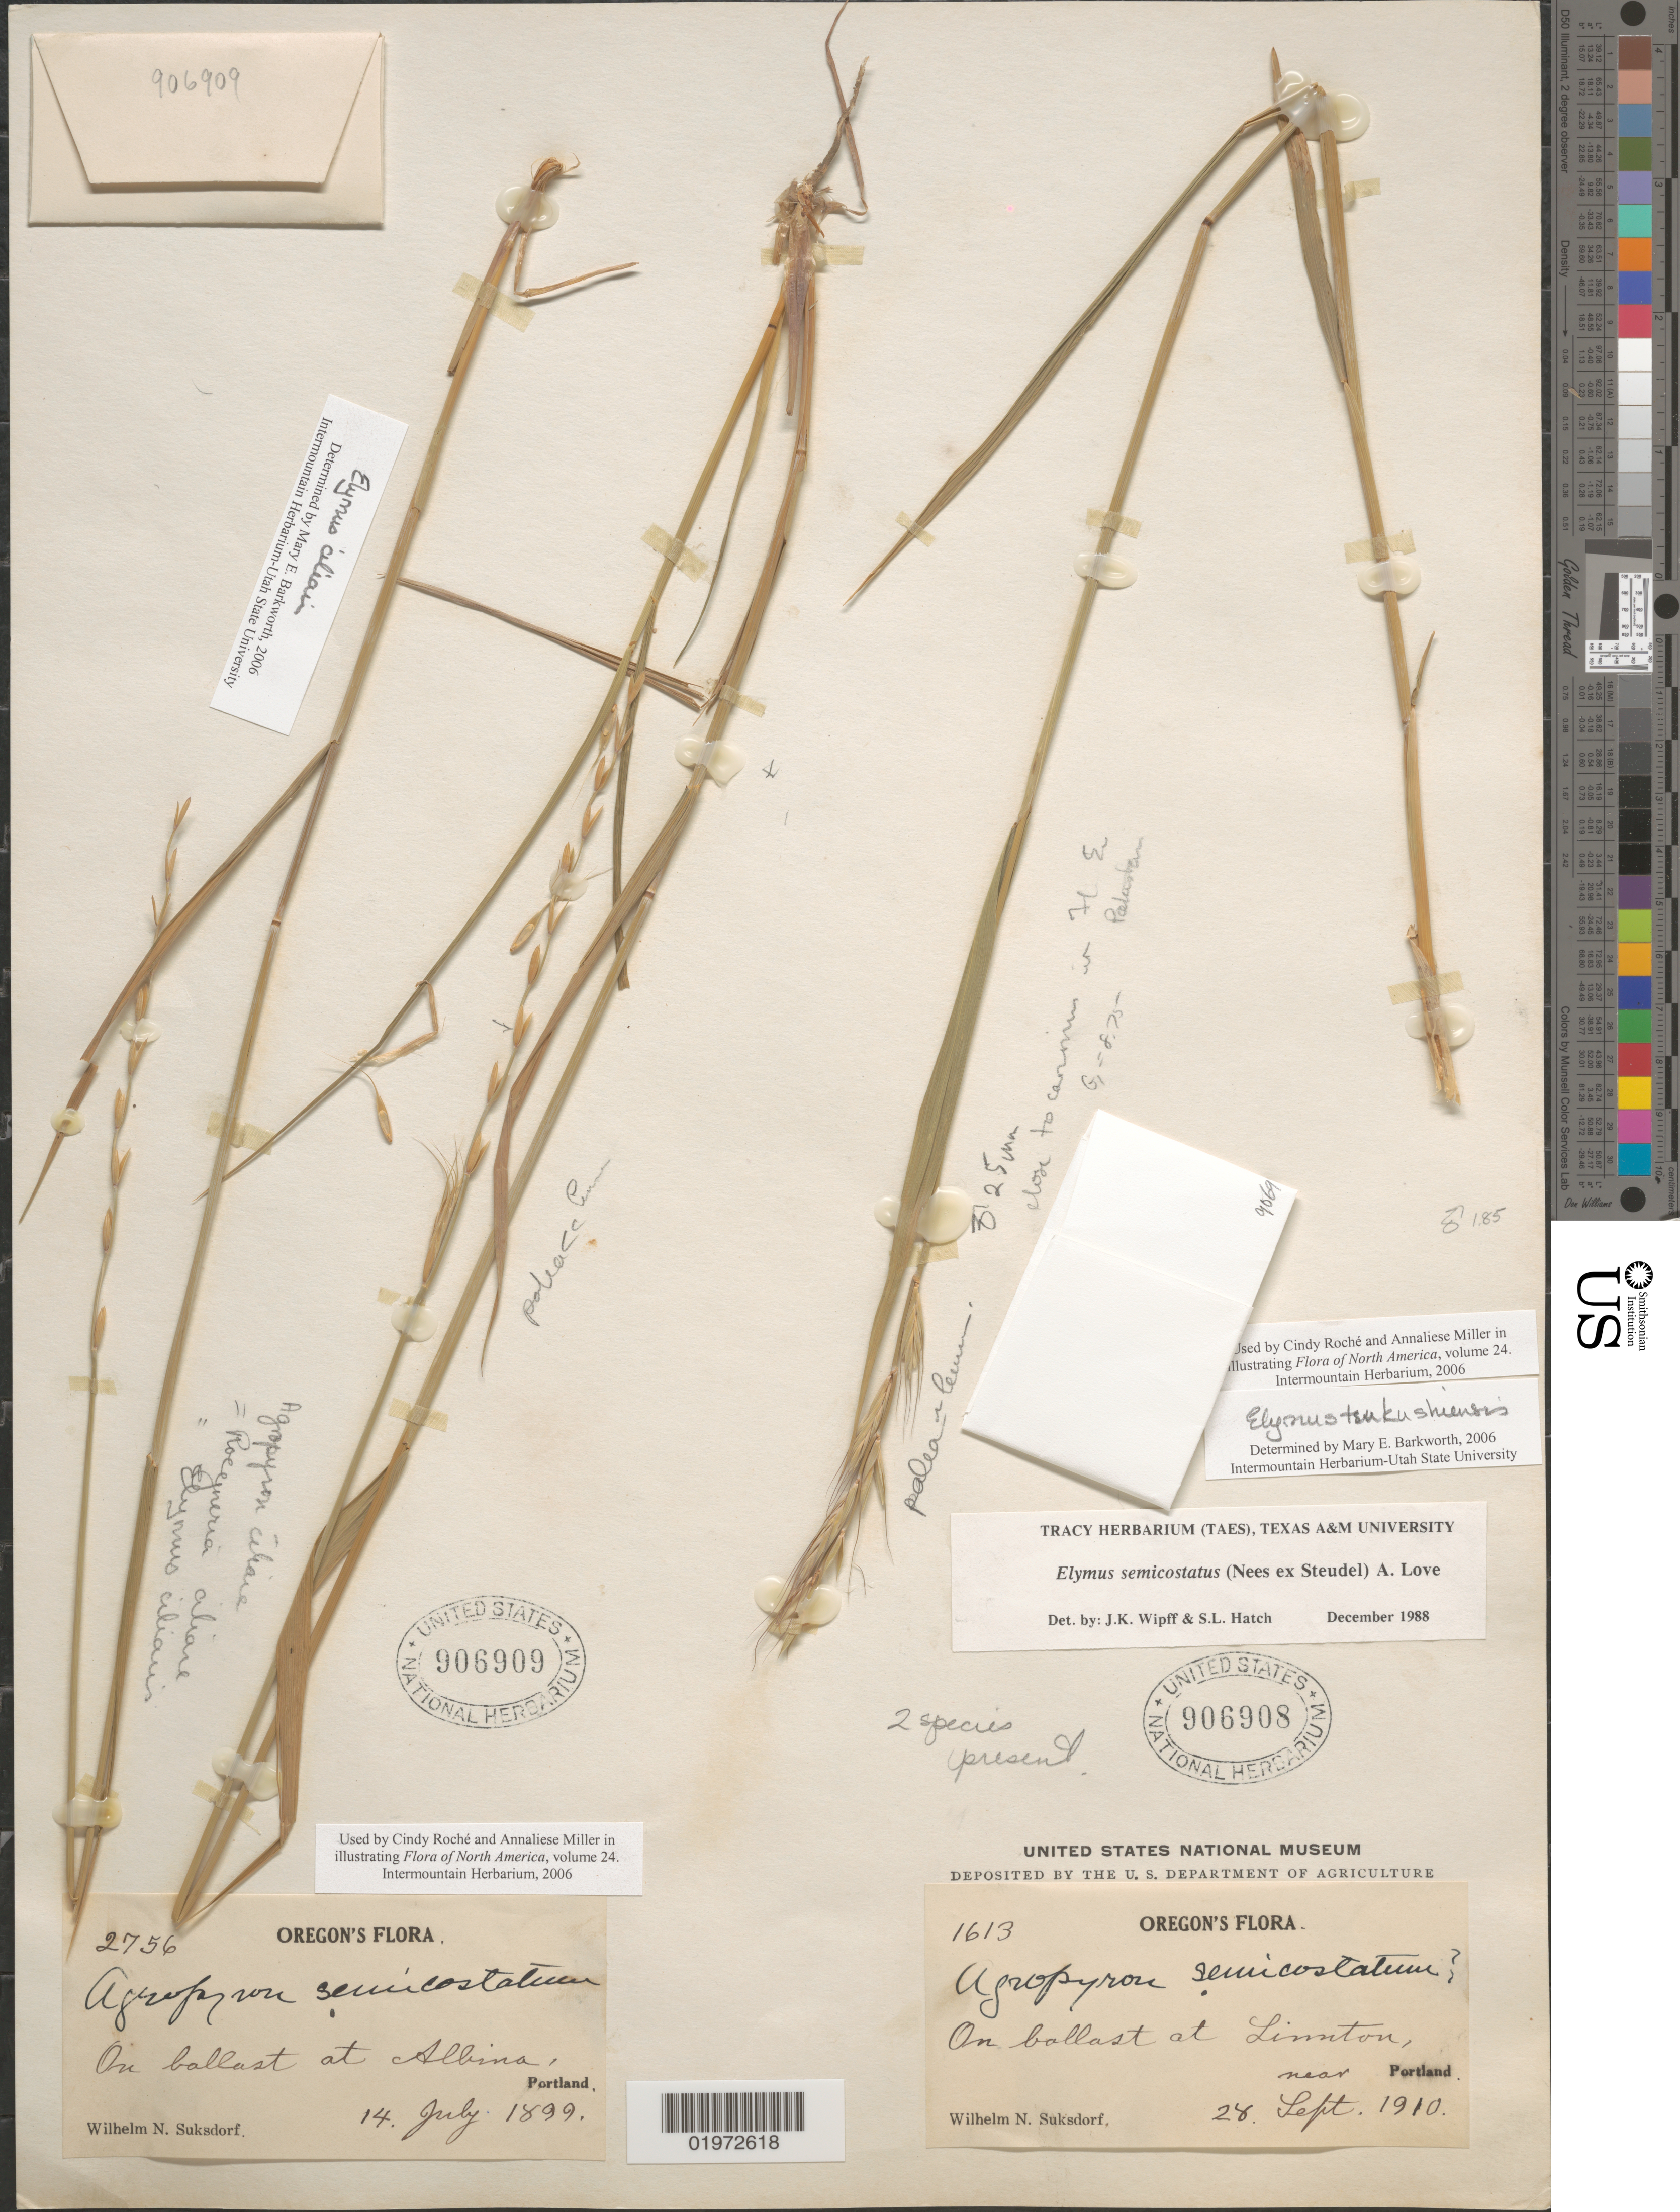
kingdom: Plantae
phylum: Tracheophyta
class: Liliopsida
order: Poales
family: Poaceae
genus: Elymus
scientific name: Elymus tsukushiensis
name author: Honda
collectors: W. N. Suksdorf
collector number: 1613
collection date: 1910-09-28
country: United States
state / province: Oregon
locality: On ballast at Linnton, near Portland.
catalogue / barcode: US 906908-2